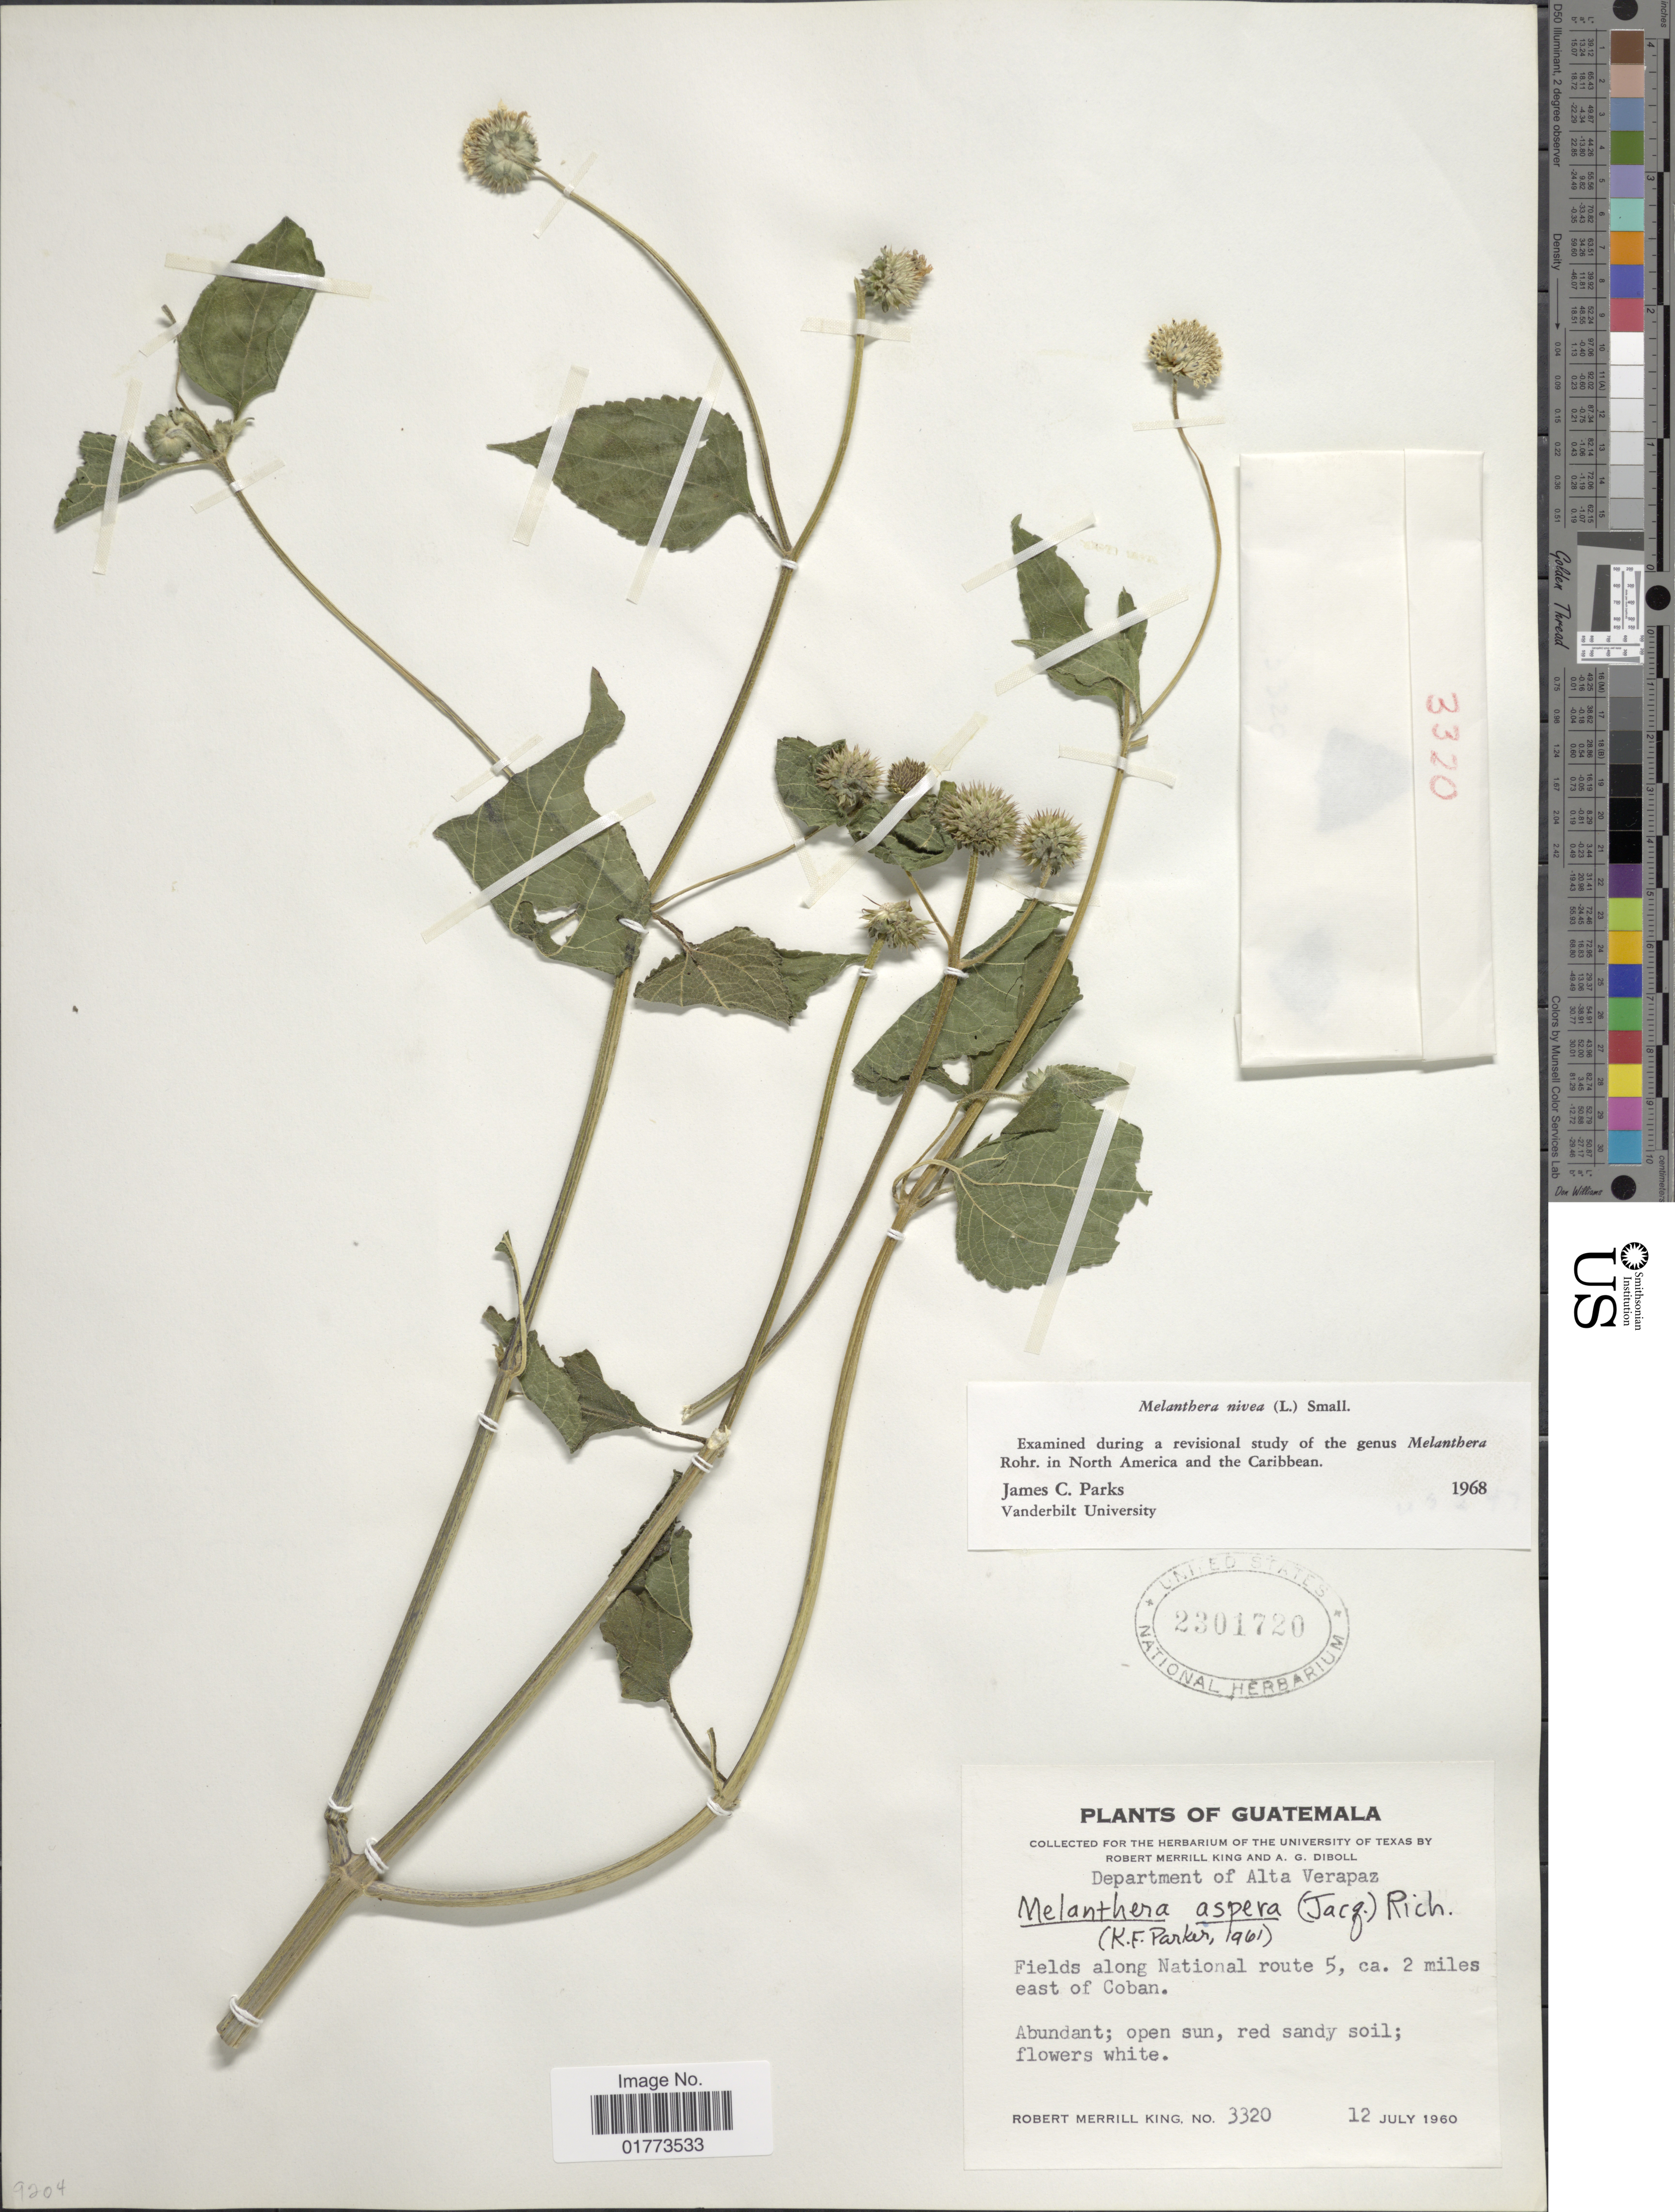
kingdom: Plantae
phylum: Tracheophyta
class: Magnoliopsida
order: Asterales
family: Asteraceae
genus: Melanthera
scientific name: Melanthera nivea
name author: (L.) Small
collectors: R. M. King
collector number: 3320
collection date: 1960-07-12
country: Guatemala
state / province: Alta Verapaz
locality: Fields along National route 5, ca. 2 miles east of Coban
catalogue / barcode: US 2301720